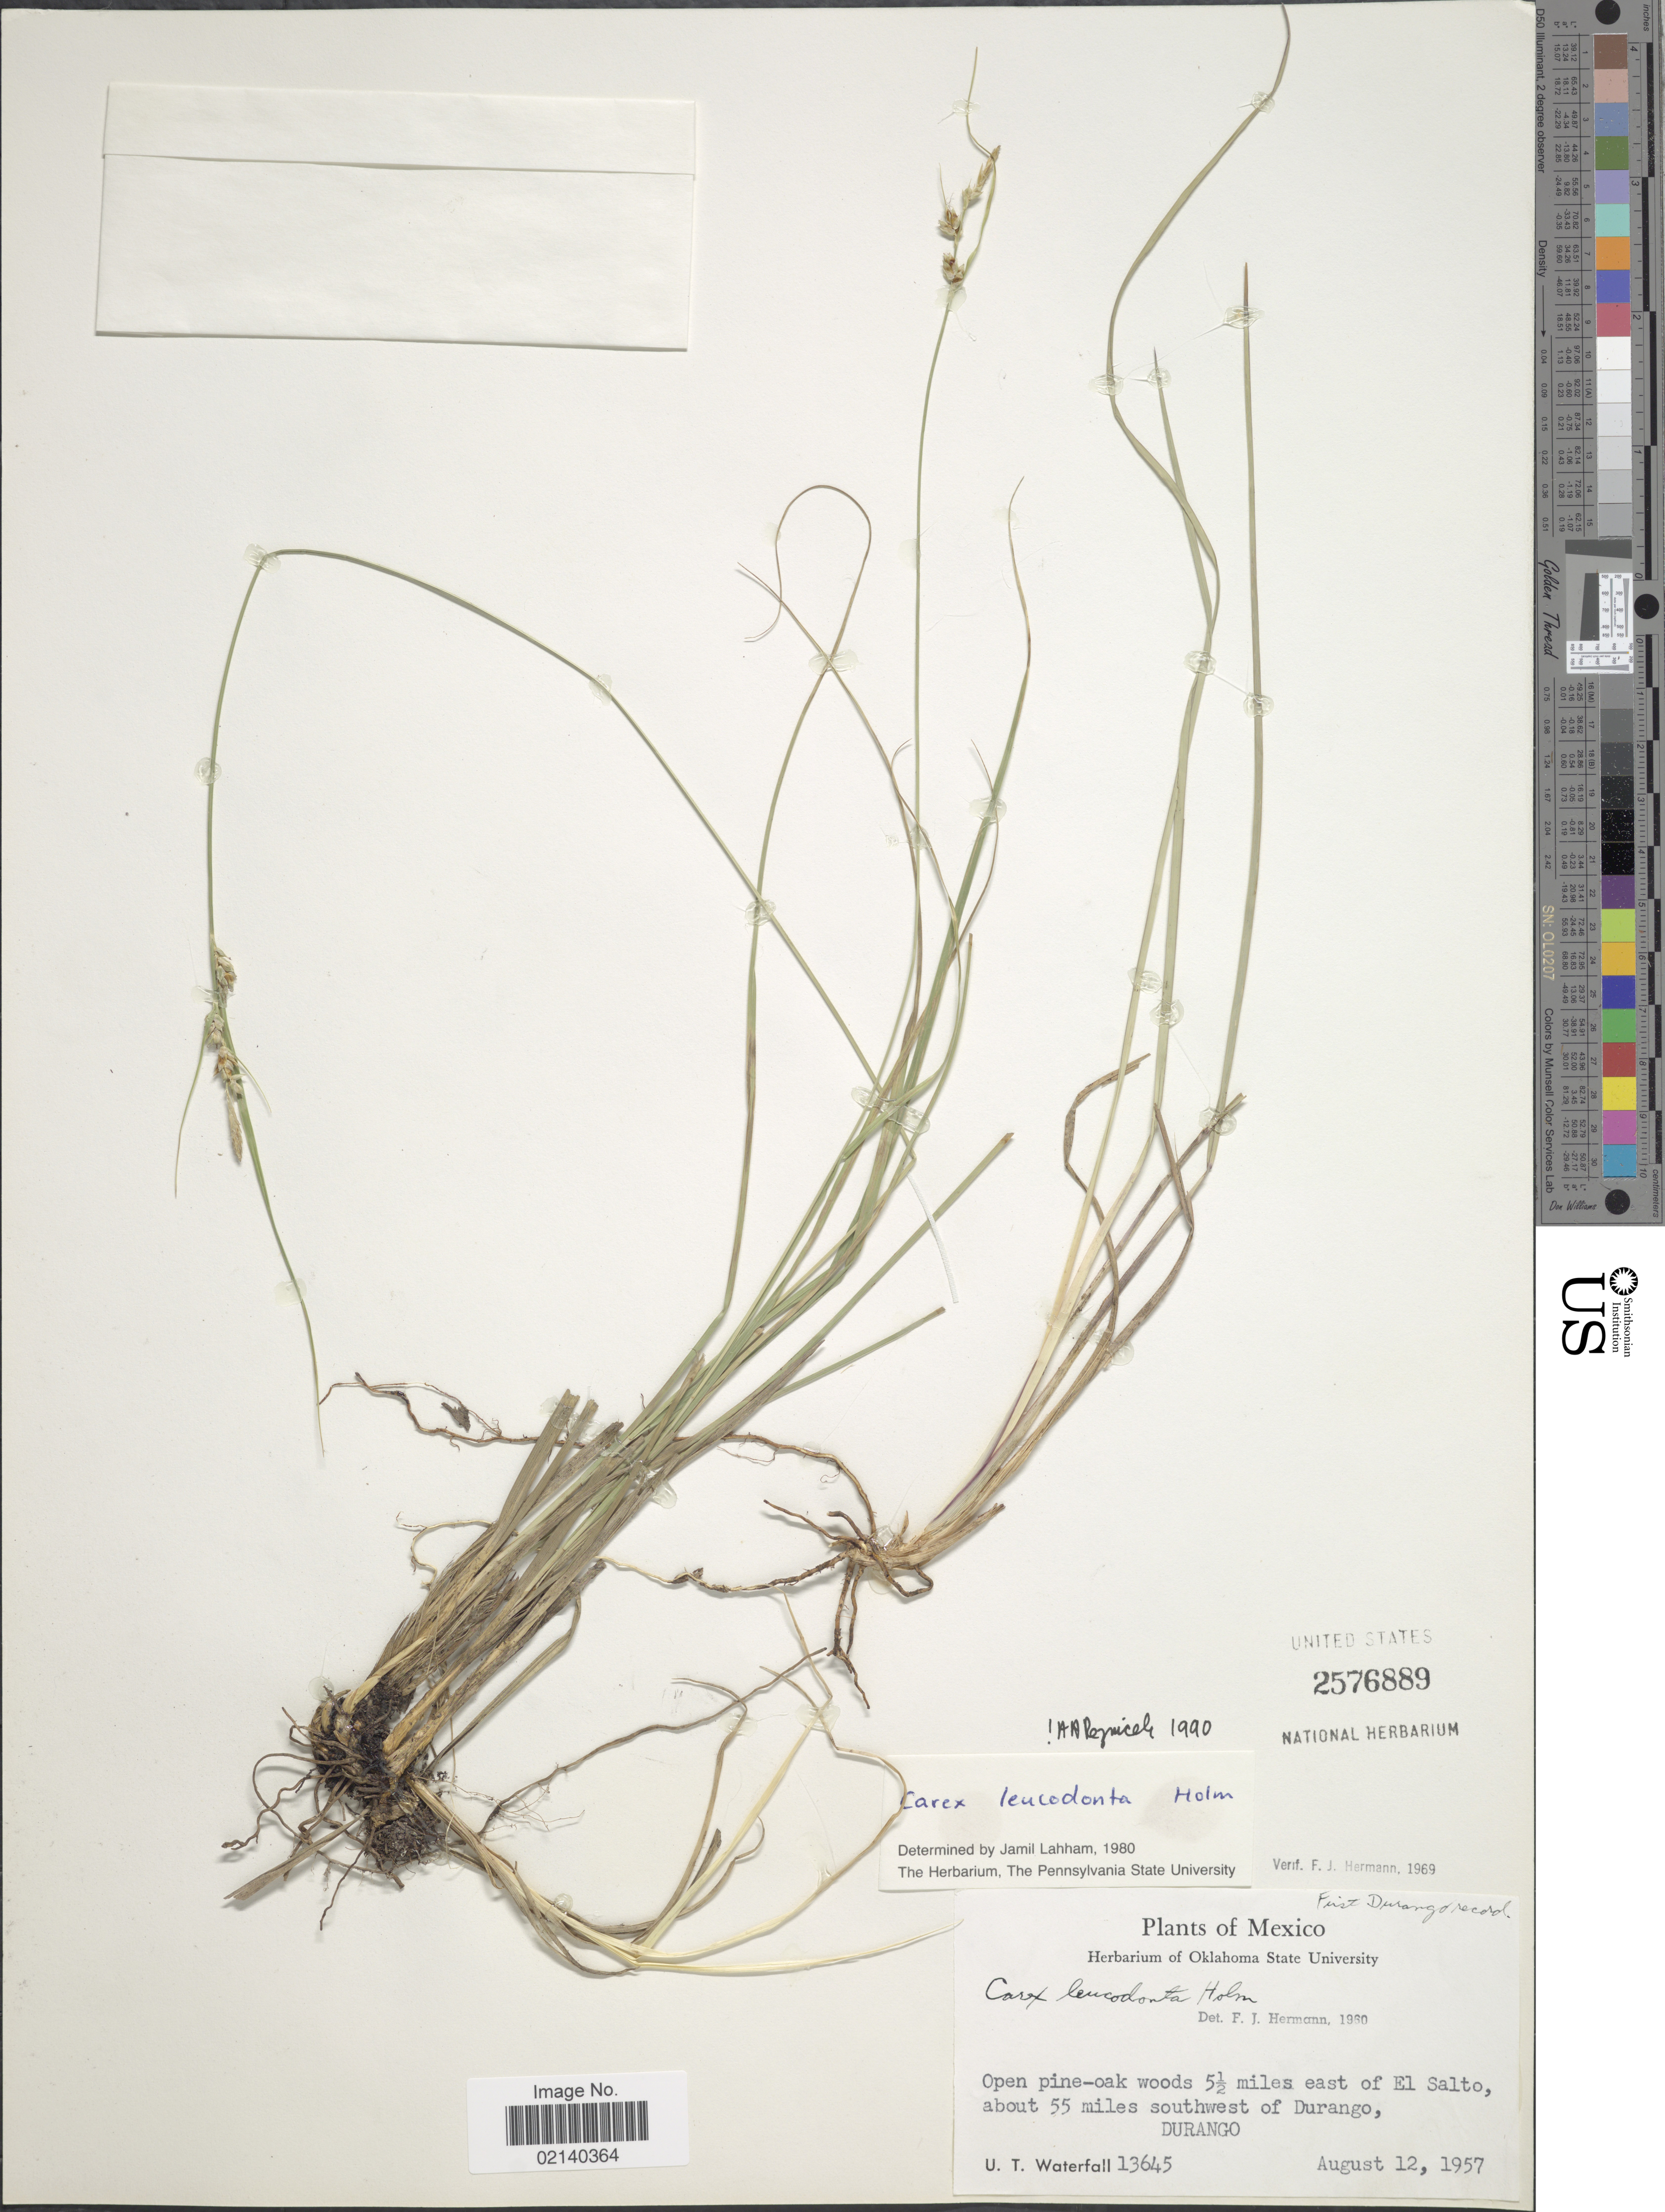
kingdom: Plantae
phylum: Tracheophyta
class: Liliopsida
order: Poales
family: Cyperaceae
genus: Carex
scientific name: Carex turbinata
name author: Liebm.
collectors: U. T. Waterfall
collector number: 13645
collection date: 1957-08-12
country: Mexico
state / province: Durango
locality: Open pine-oak woods 5 1/2 miles east of El Salto, about 55 miles southwest of Durango.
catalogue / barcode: US 2576889